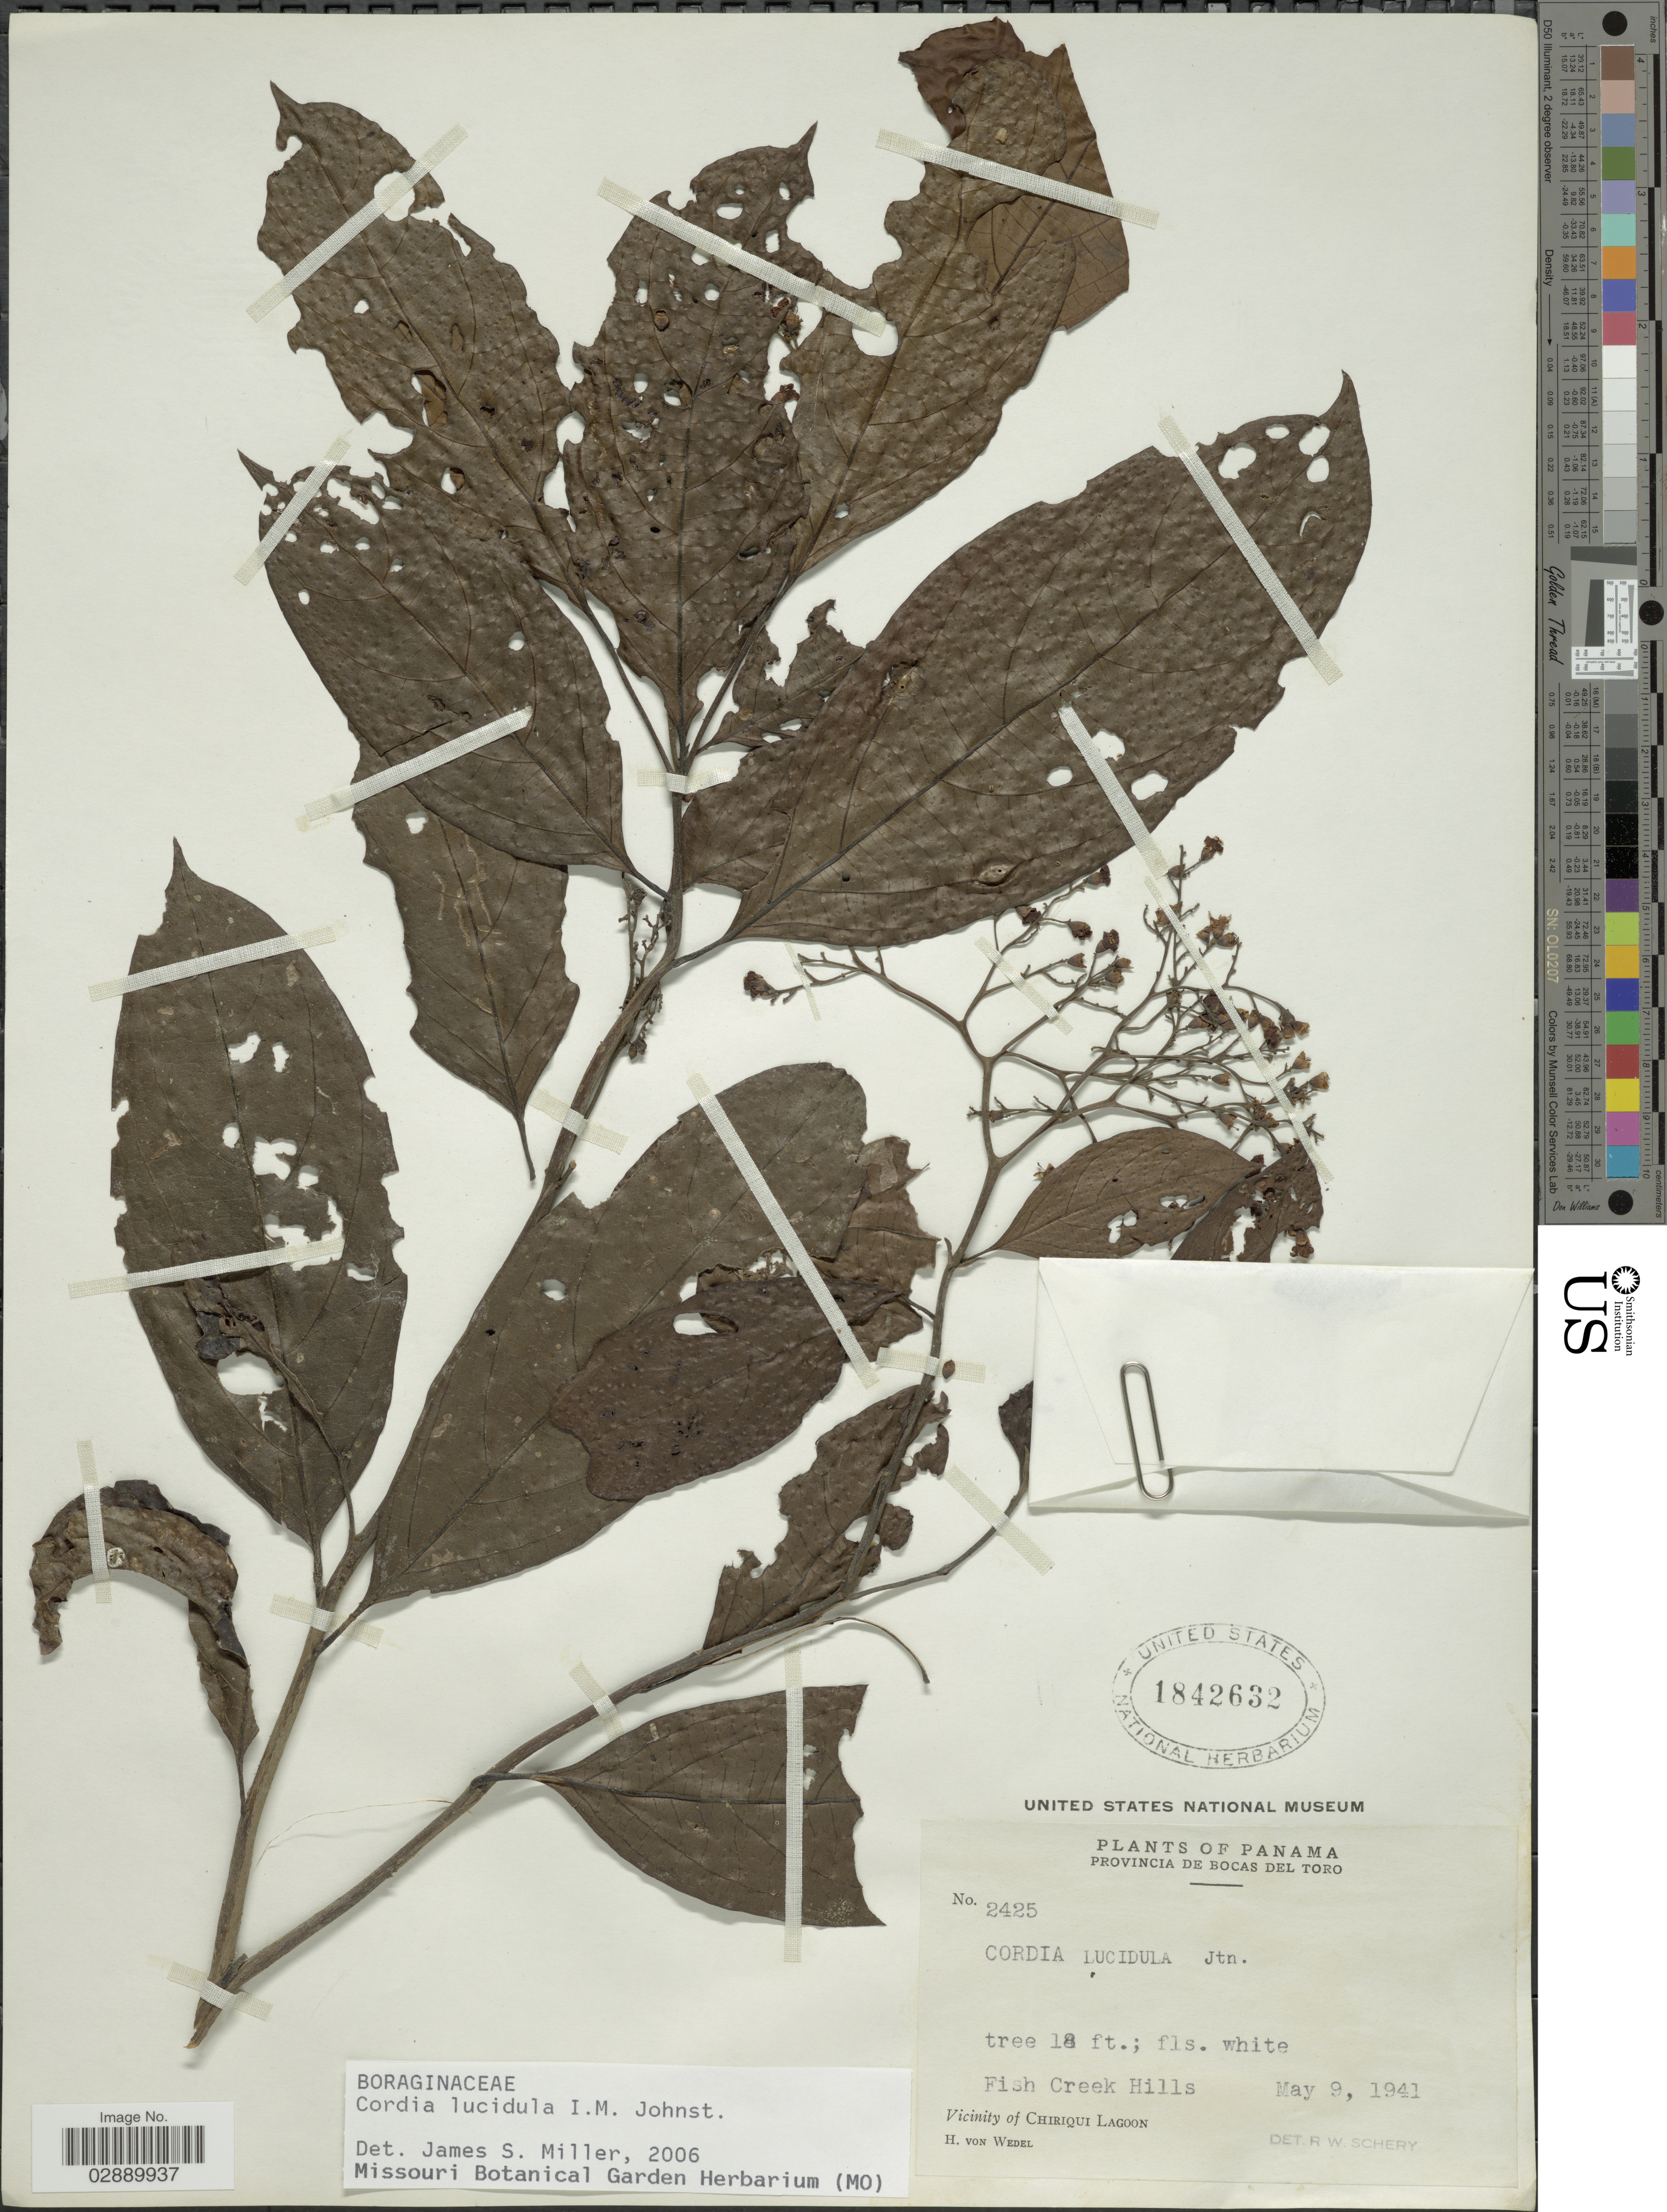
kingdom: Plantae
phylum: Tracheophyta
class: Magnoliopsida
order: Boraginales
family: Cordiaceae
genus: Cordia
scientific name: Cordia lucidula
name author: I.M. Johnst.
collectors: H. von Wedel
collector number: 2425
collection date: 1941-05-09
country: Panama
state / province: Bocas del Toro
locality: Provincia de Bocas del Toro. Fish Creek Hills. Vicinity of Chiriqui Lagoon.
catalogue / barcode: US 1842632